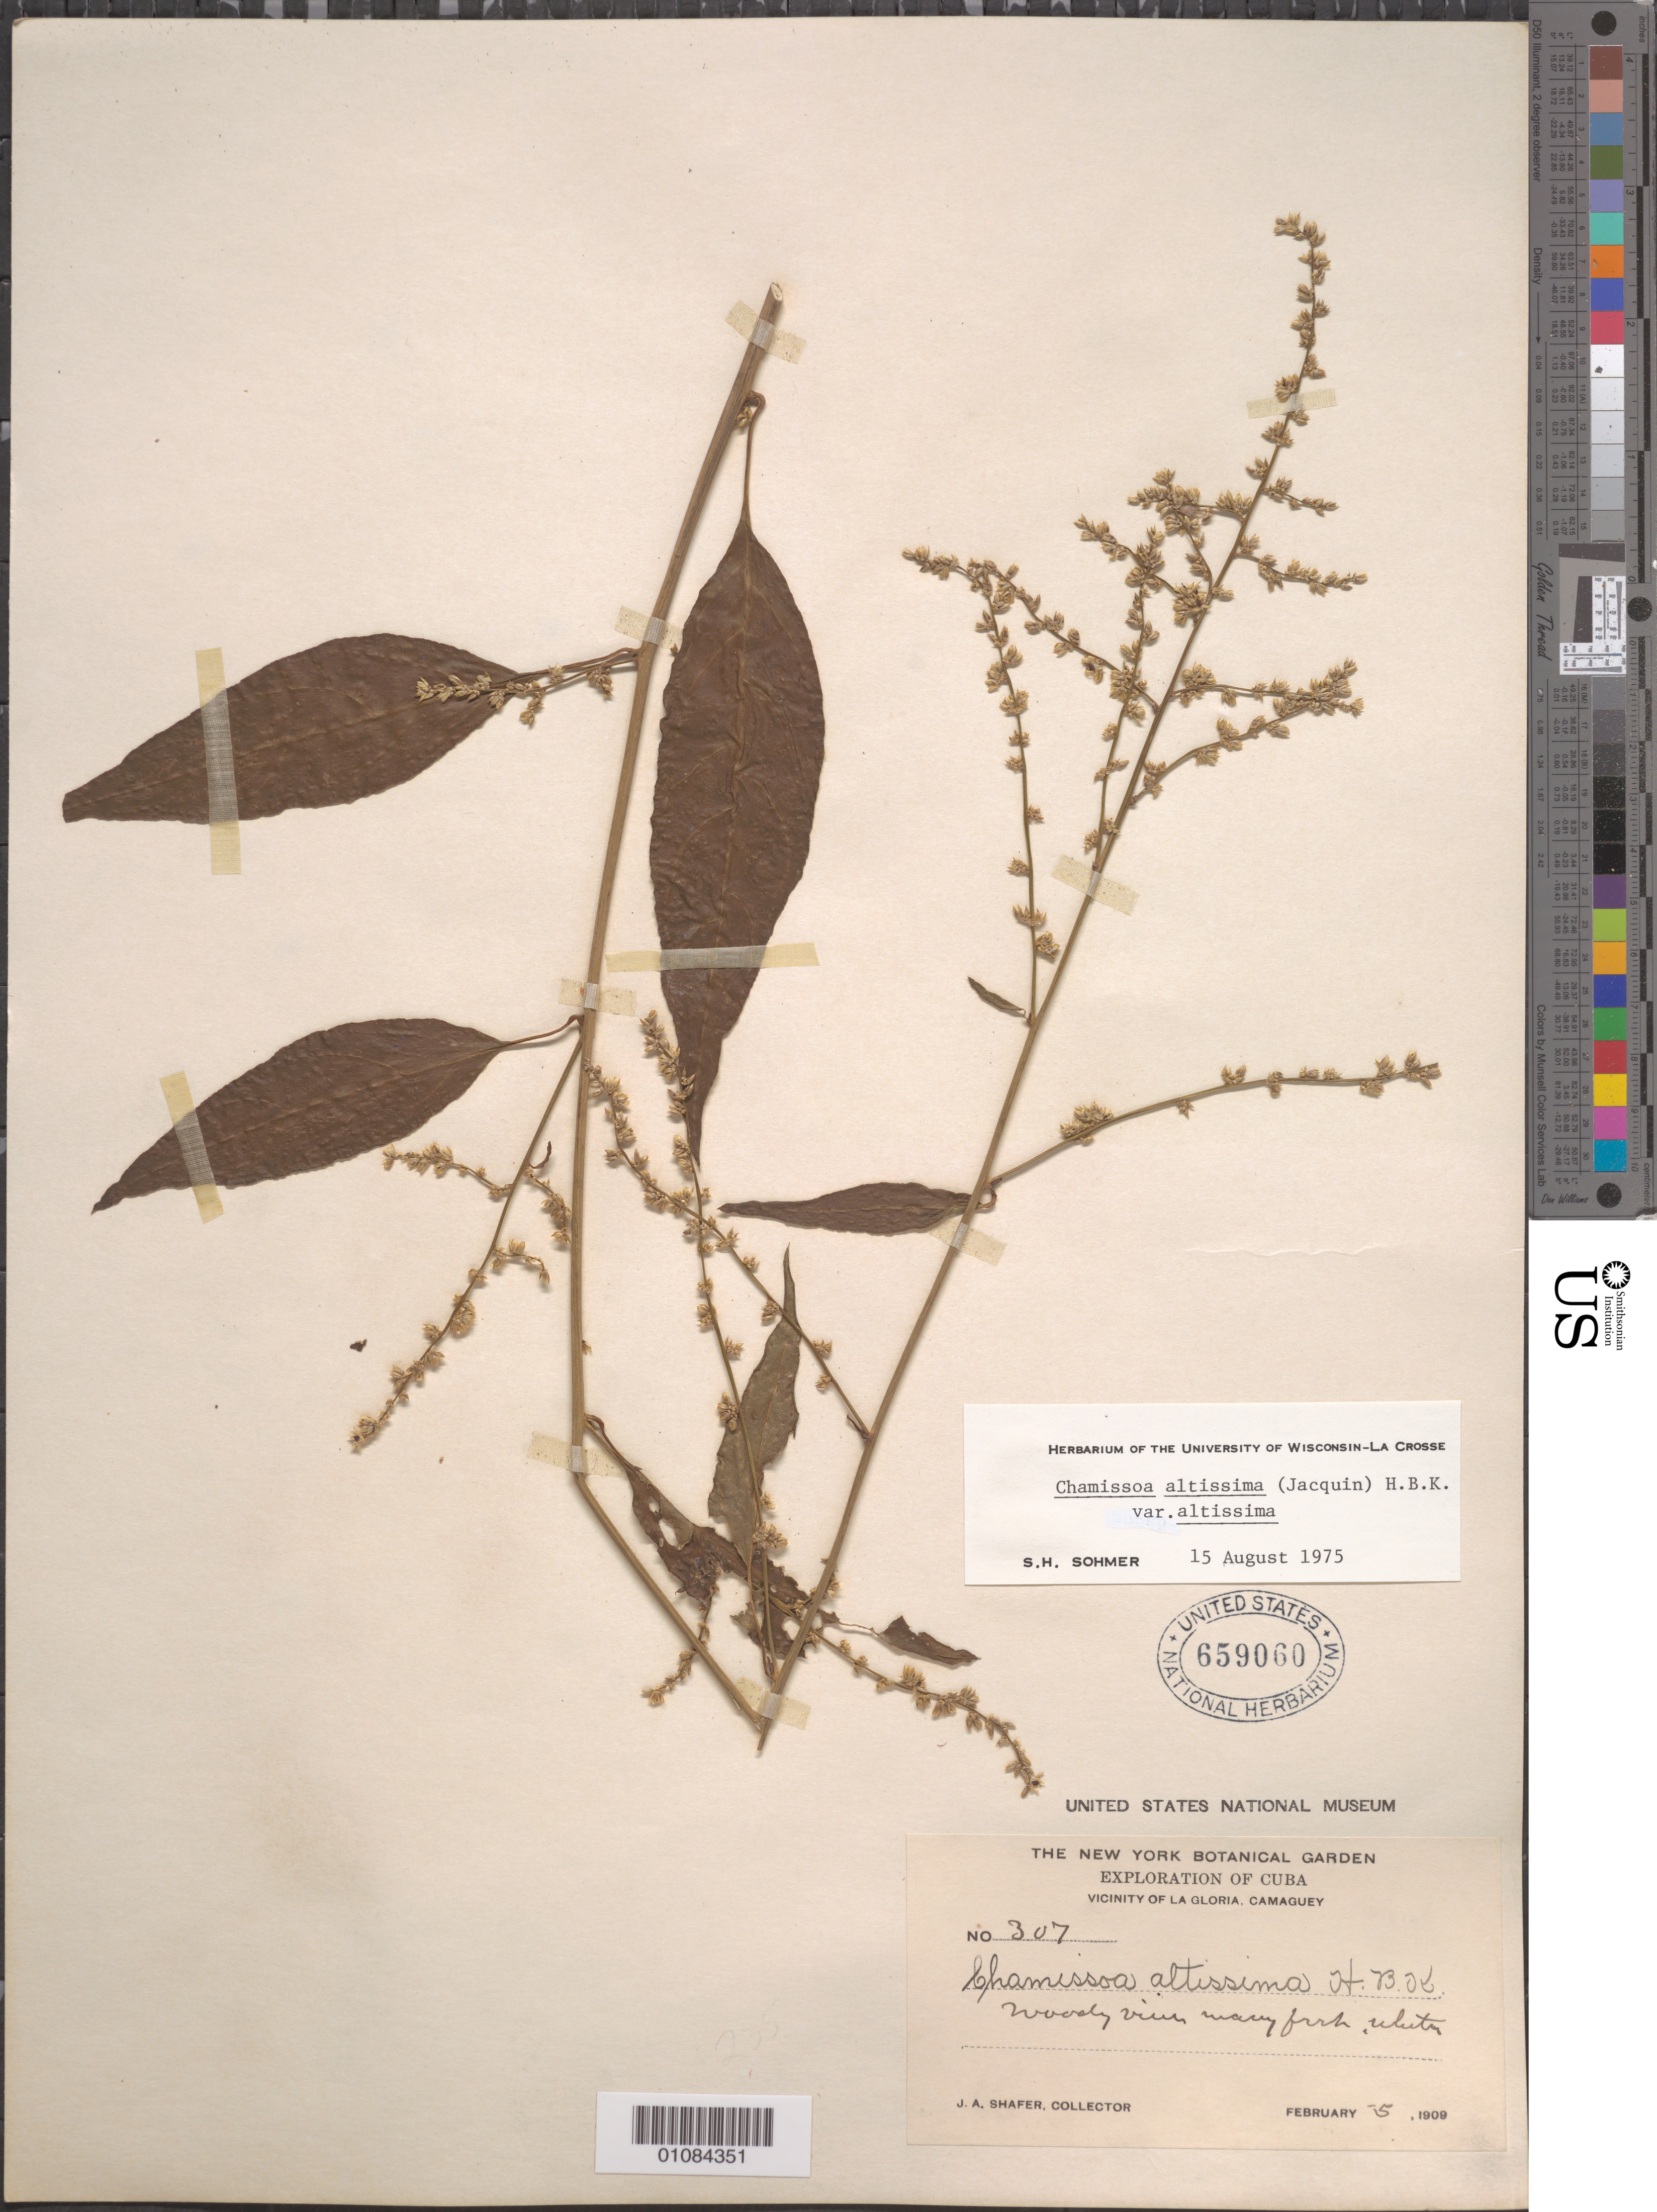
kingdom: Plantae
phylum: Tracheophyta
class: Magnoliopsida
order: Caryophyllales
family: Amaranthaceae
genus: Chamissoa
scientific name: Chamissoa altissima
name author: (Jacq.) Kunth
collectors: J. A. Shafer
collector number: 307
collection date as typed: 15 Feb 1909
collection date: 1909-02-15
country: Cuba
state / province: Camagüey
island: Cuba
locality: La Gloria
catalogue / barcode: US 659060